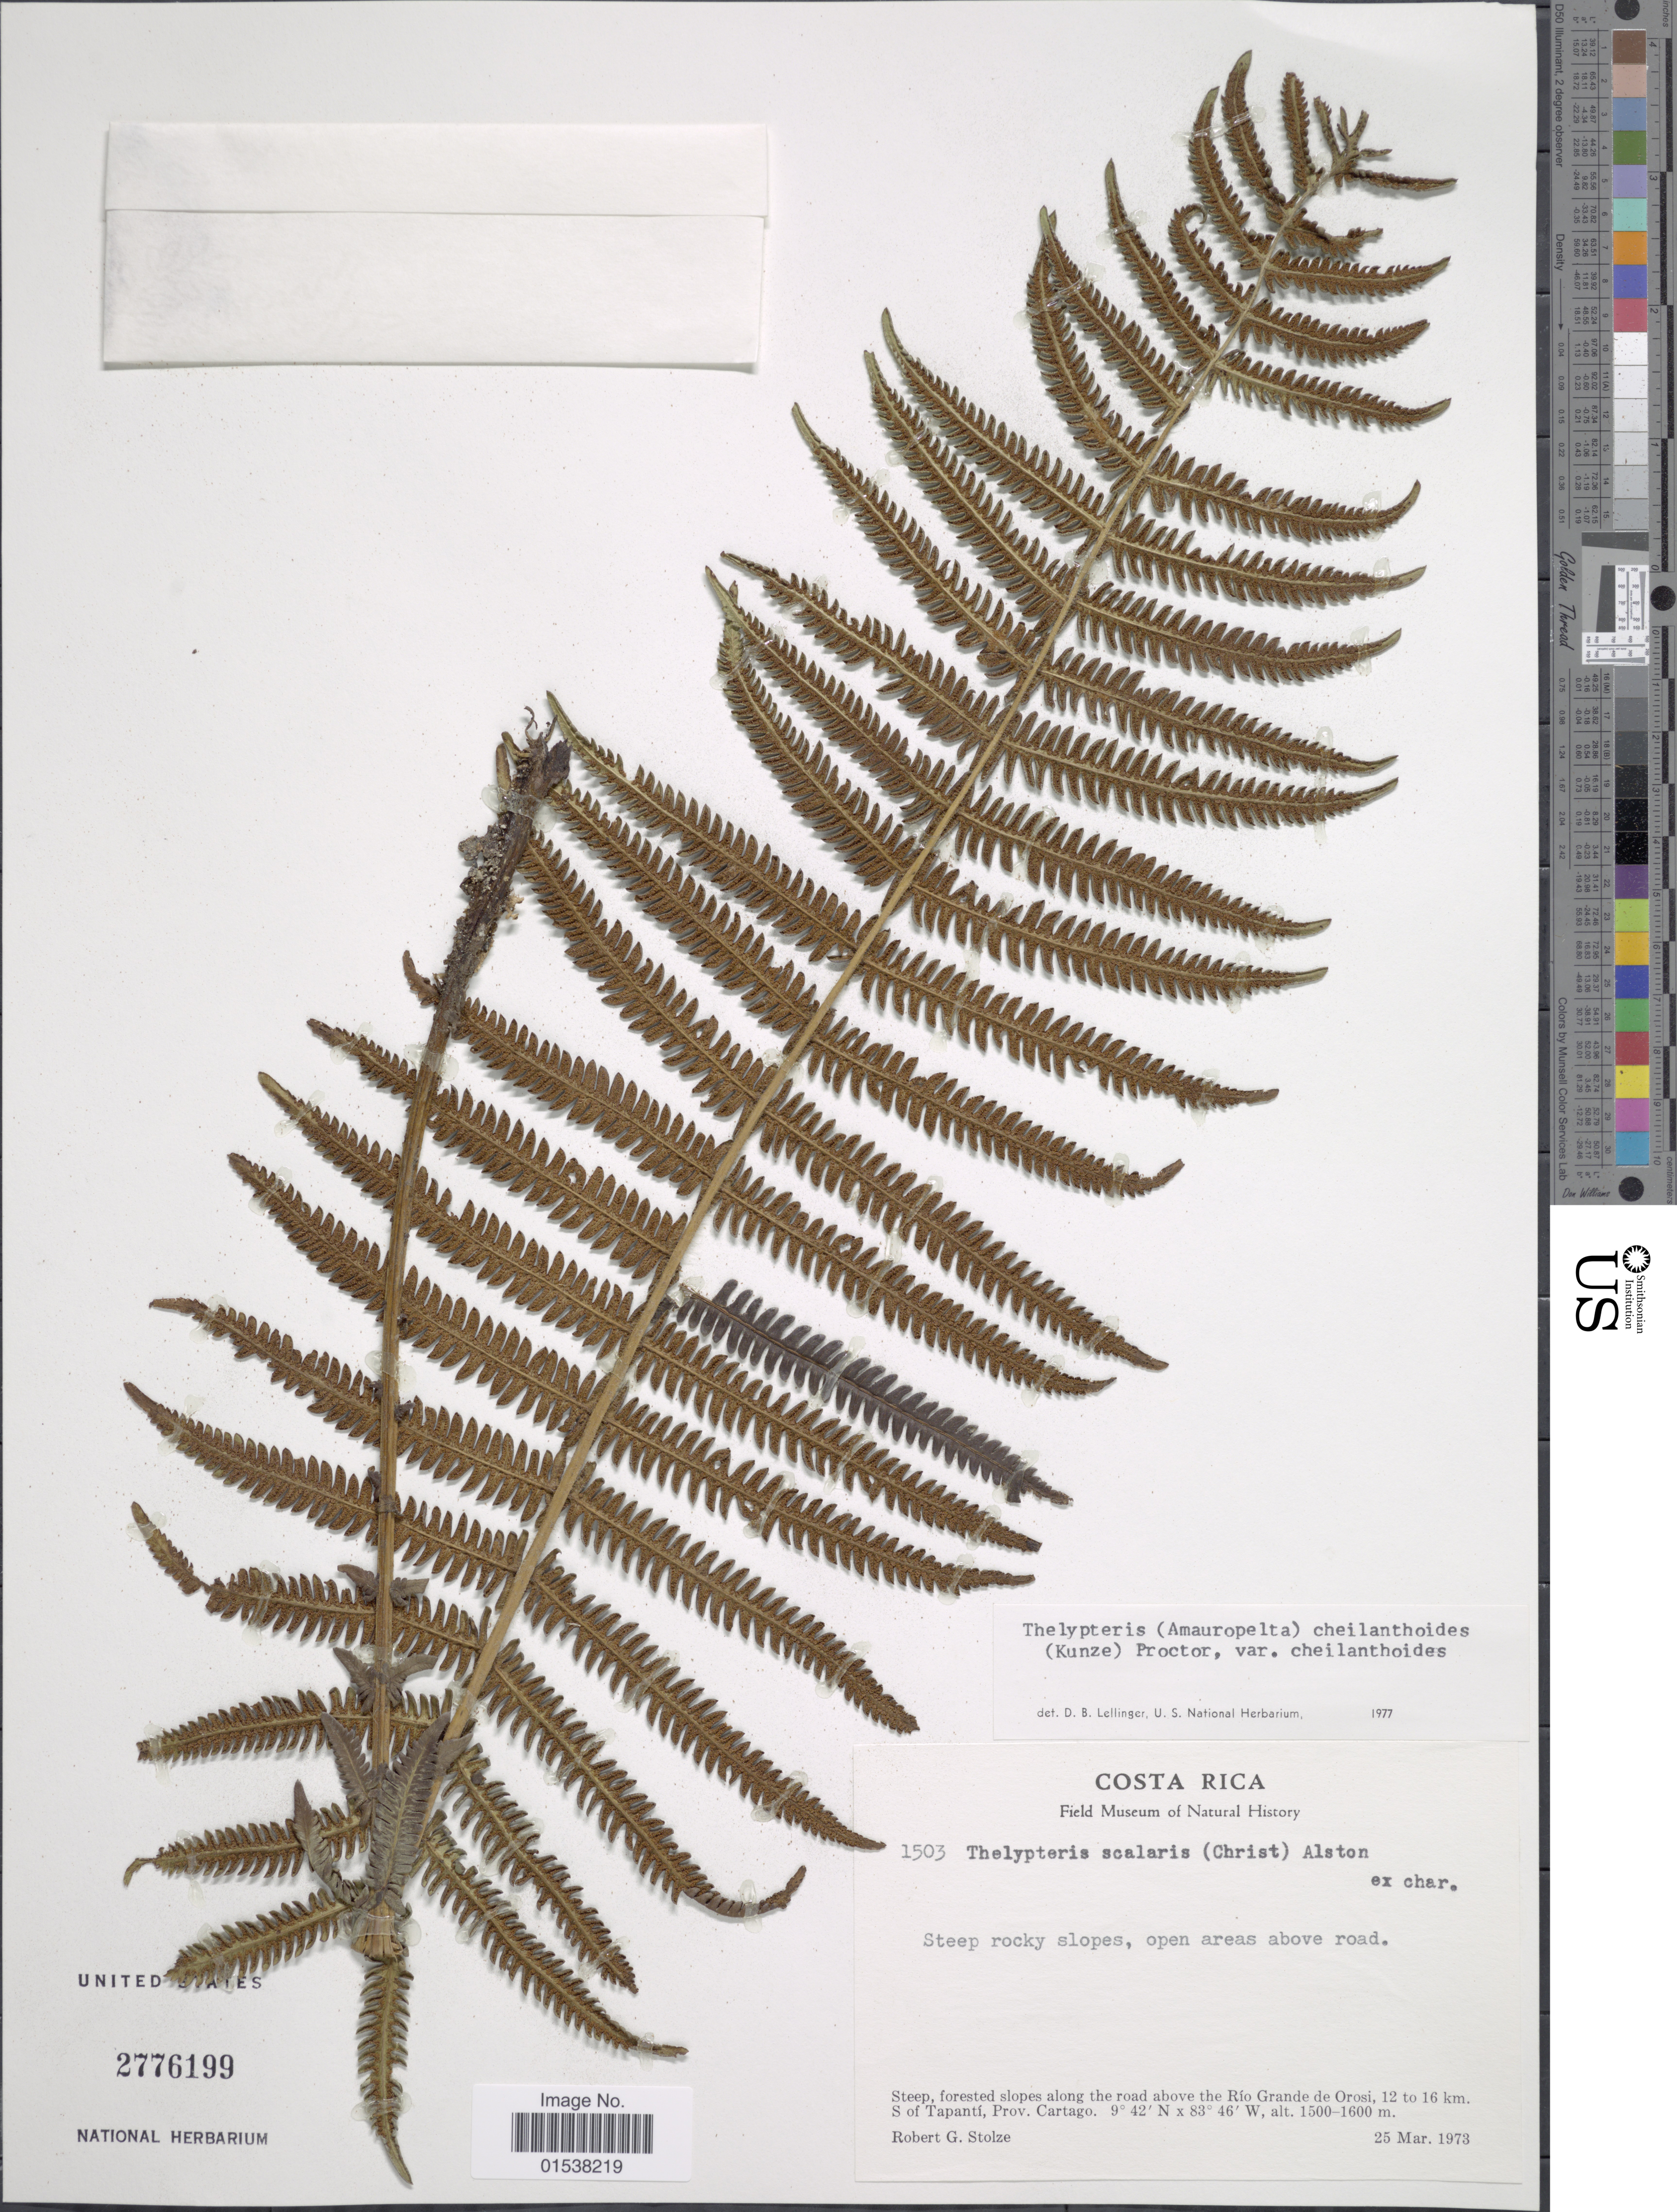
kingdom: Plantae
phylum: Tracheophyta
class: Polypodiopsida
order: Polypodiales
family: Thelypteridaceae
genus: Amauropelta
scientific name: Amauropelta cheilanthoides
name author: (Kunze) Á. Löve & D. Löve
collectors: R. G. Stolze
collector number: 1503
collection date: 1973-03-25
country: Costa Rica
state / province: Cartago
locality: Steep, forested slopes along the road above the Rio Grande de Orosi, 12 to 16 km S of Tapanti, Prov. Cartago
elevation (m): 1500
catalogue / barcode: US 2776199